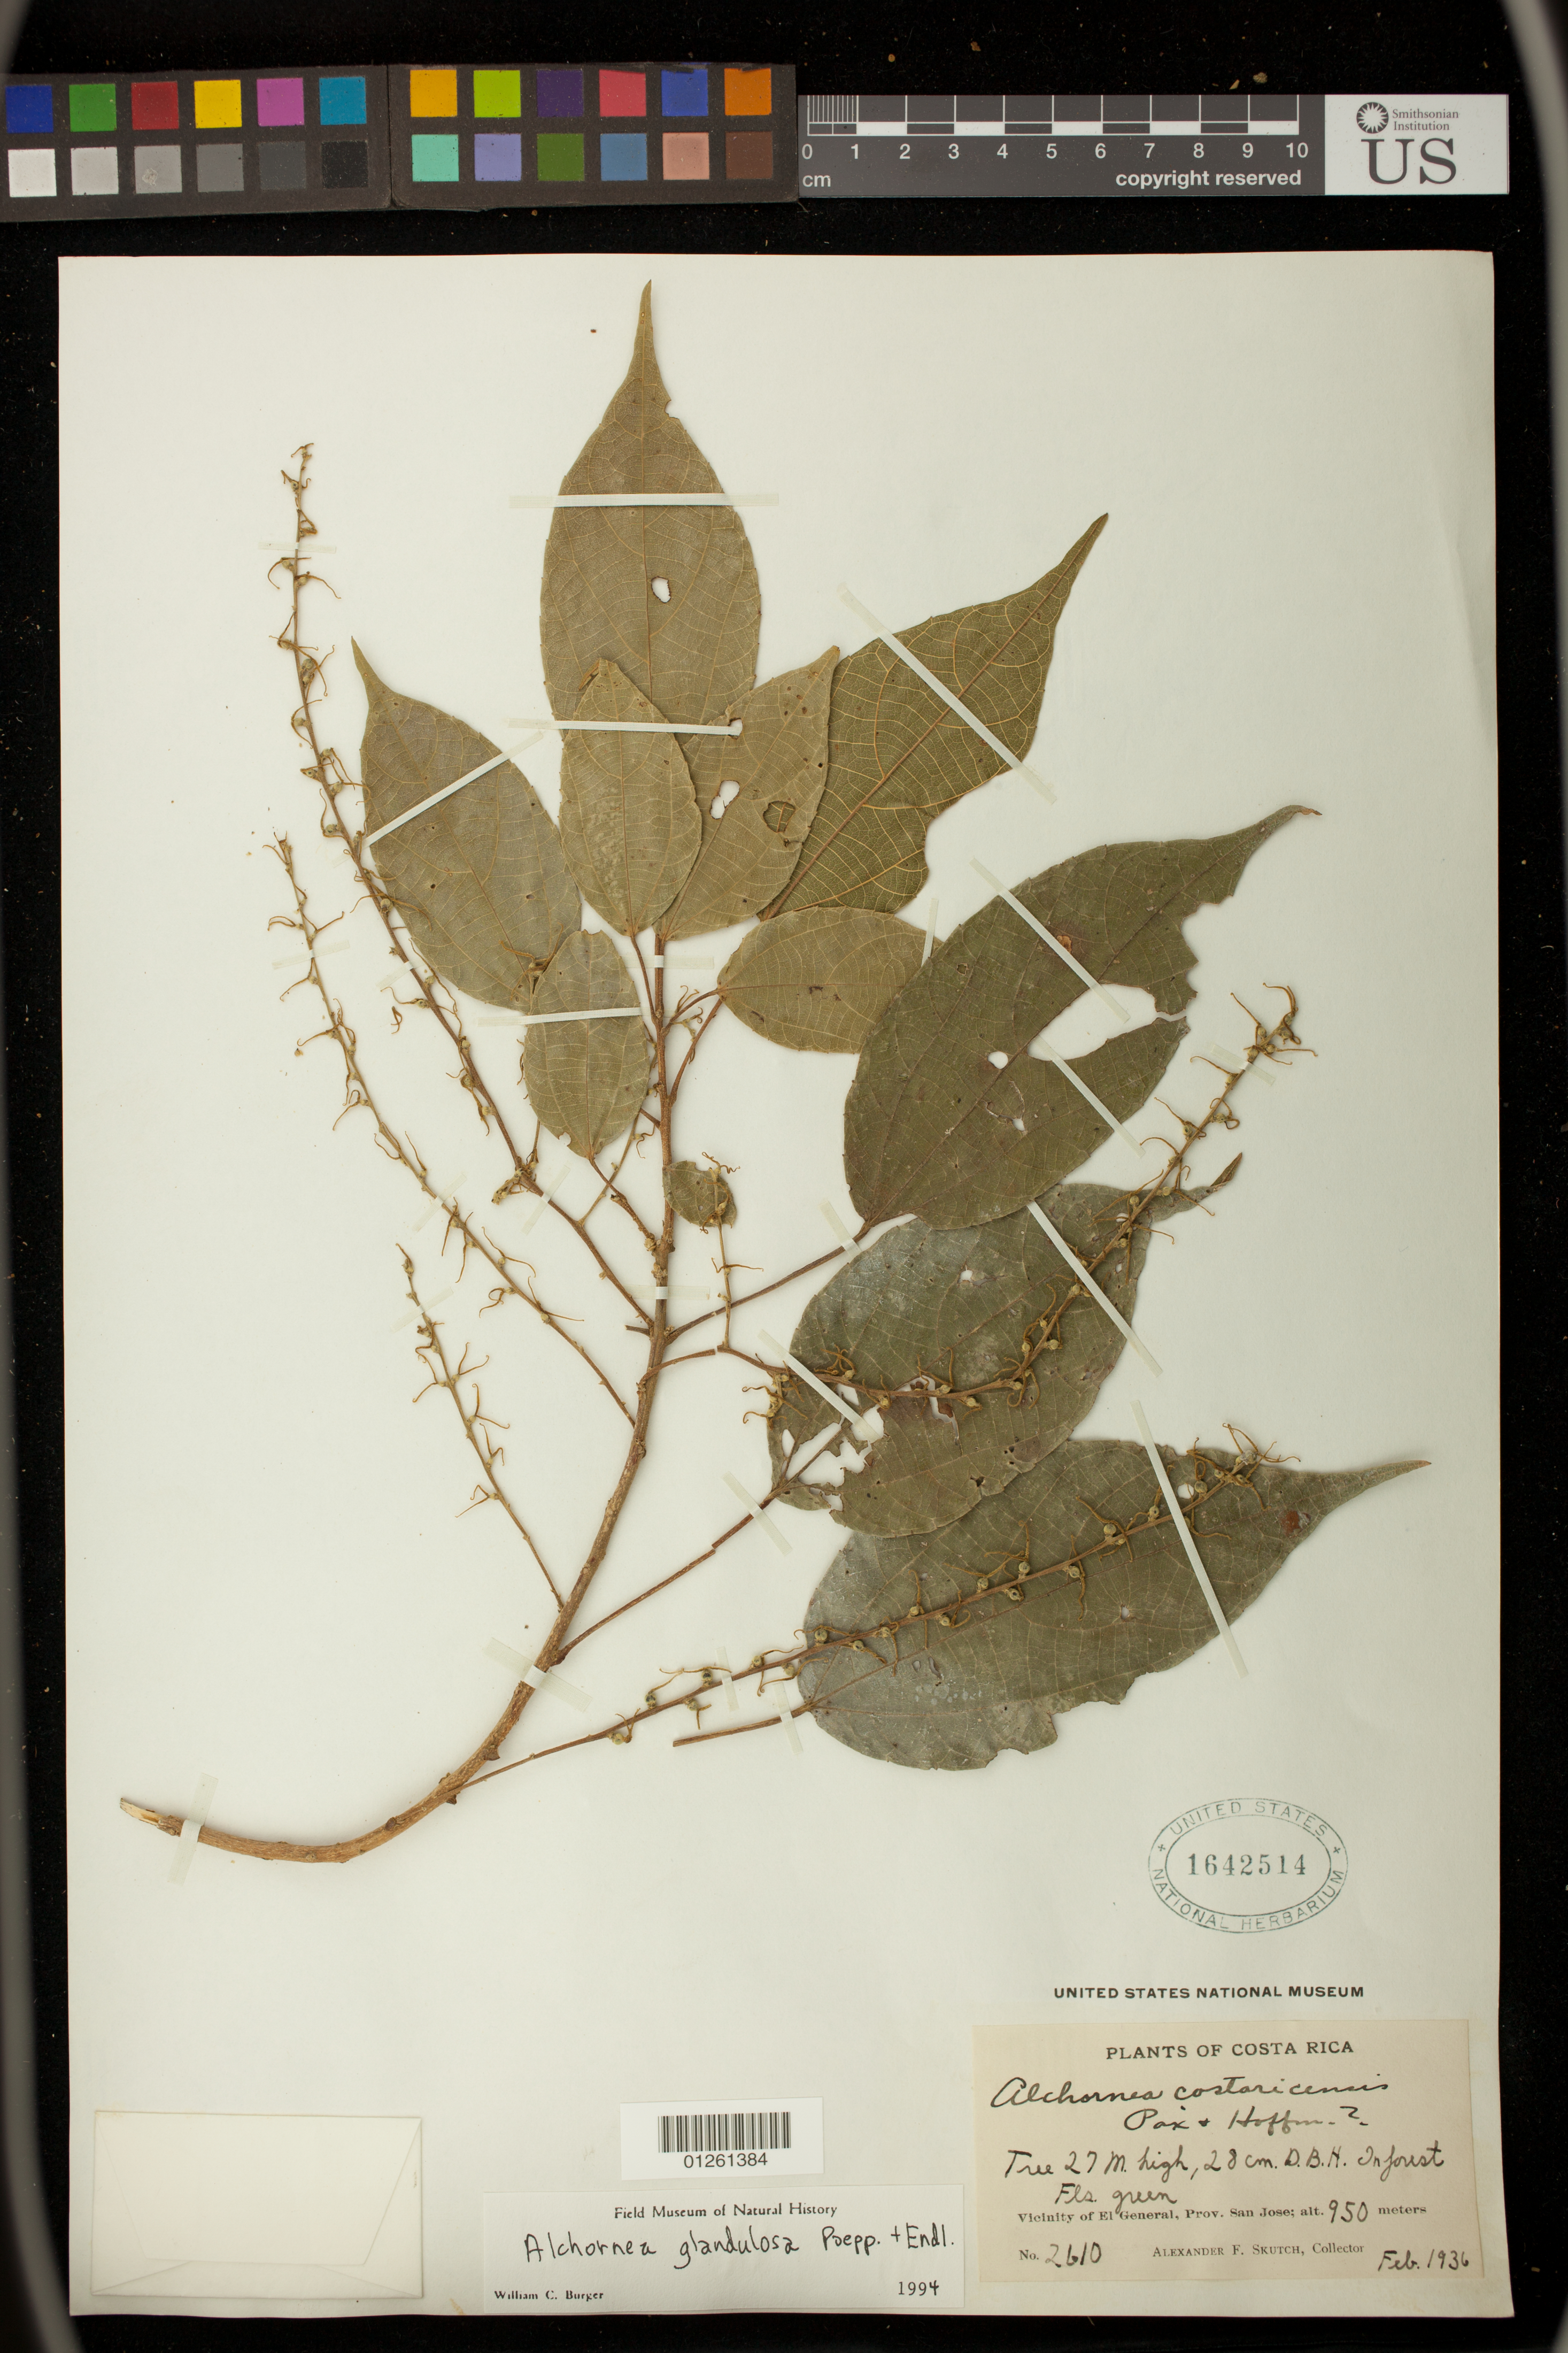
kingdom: Plantae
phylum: Tracheophyta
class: Magnoliopsida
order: Malpighiales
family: Euphorbiaceae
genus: Alchornea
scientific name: Alchornea glandulosa subsp. glandulosa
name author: Poepp.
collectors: A. F. Skutch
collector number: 2610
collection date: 1936-02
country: Costa Rica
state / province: San Jose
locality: Vicinity of El General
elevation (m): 950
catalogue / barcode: US 1642514